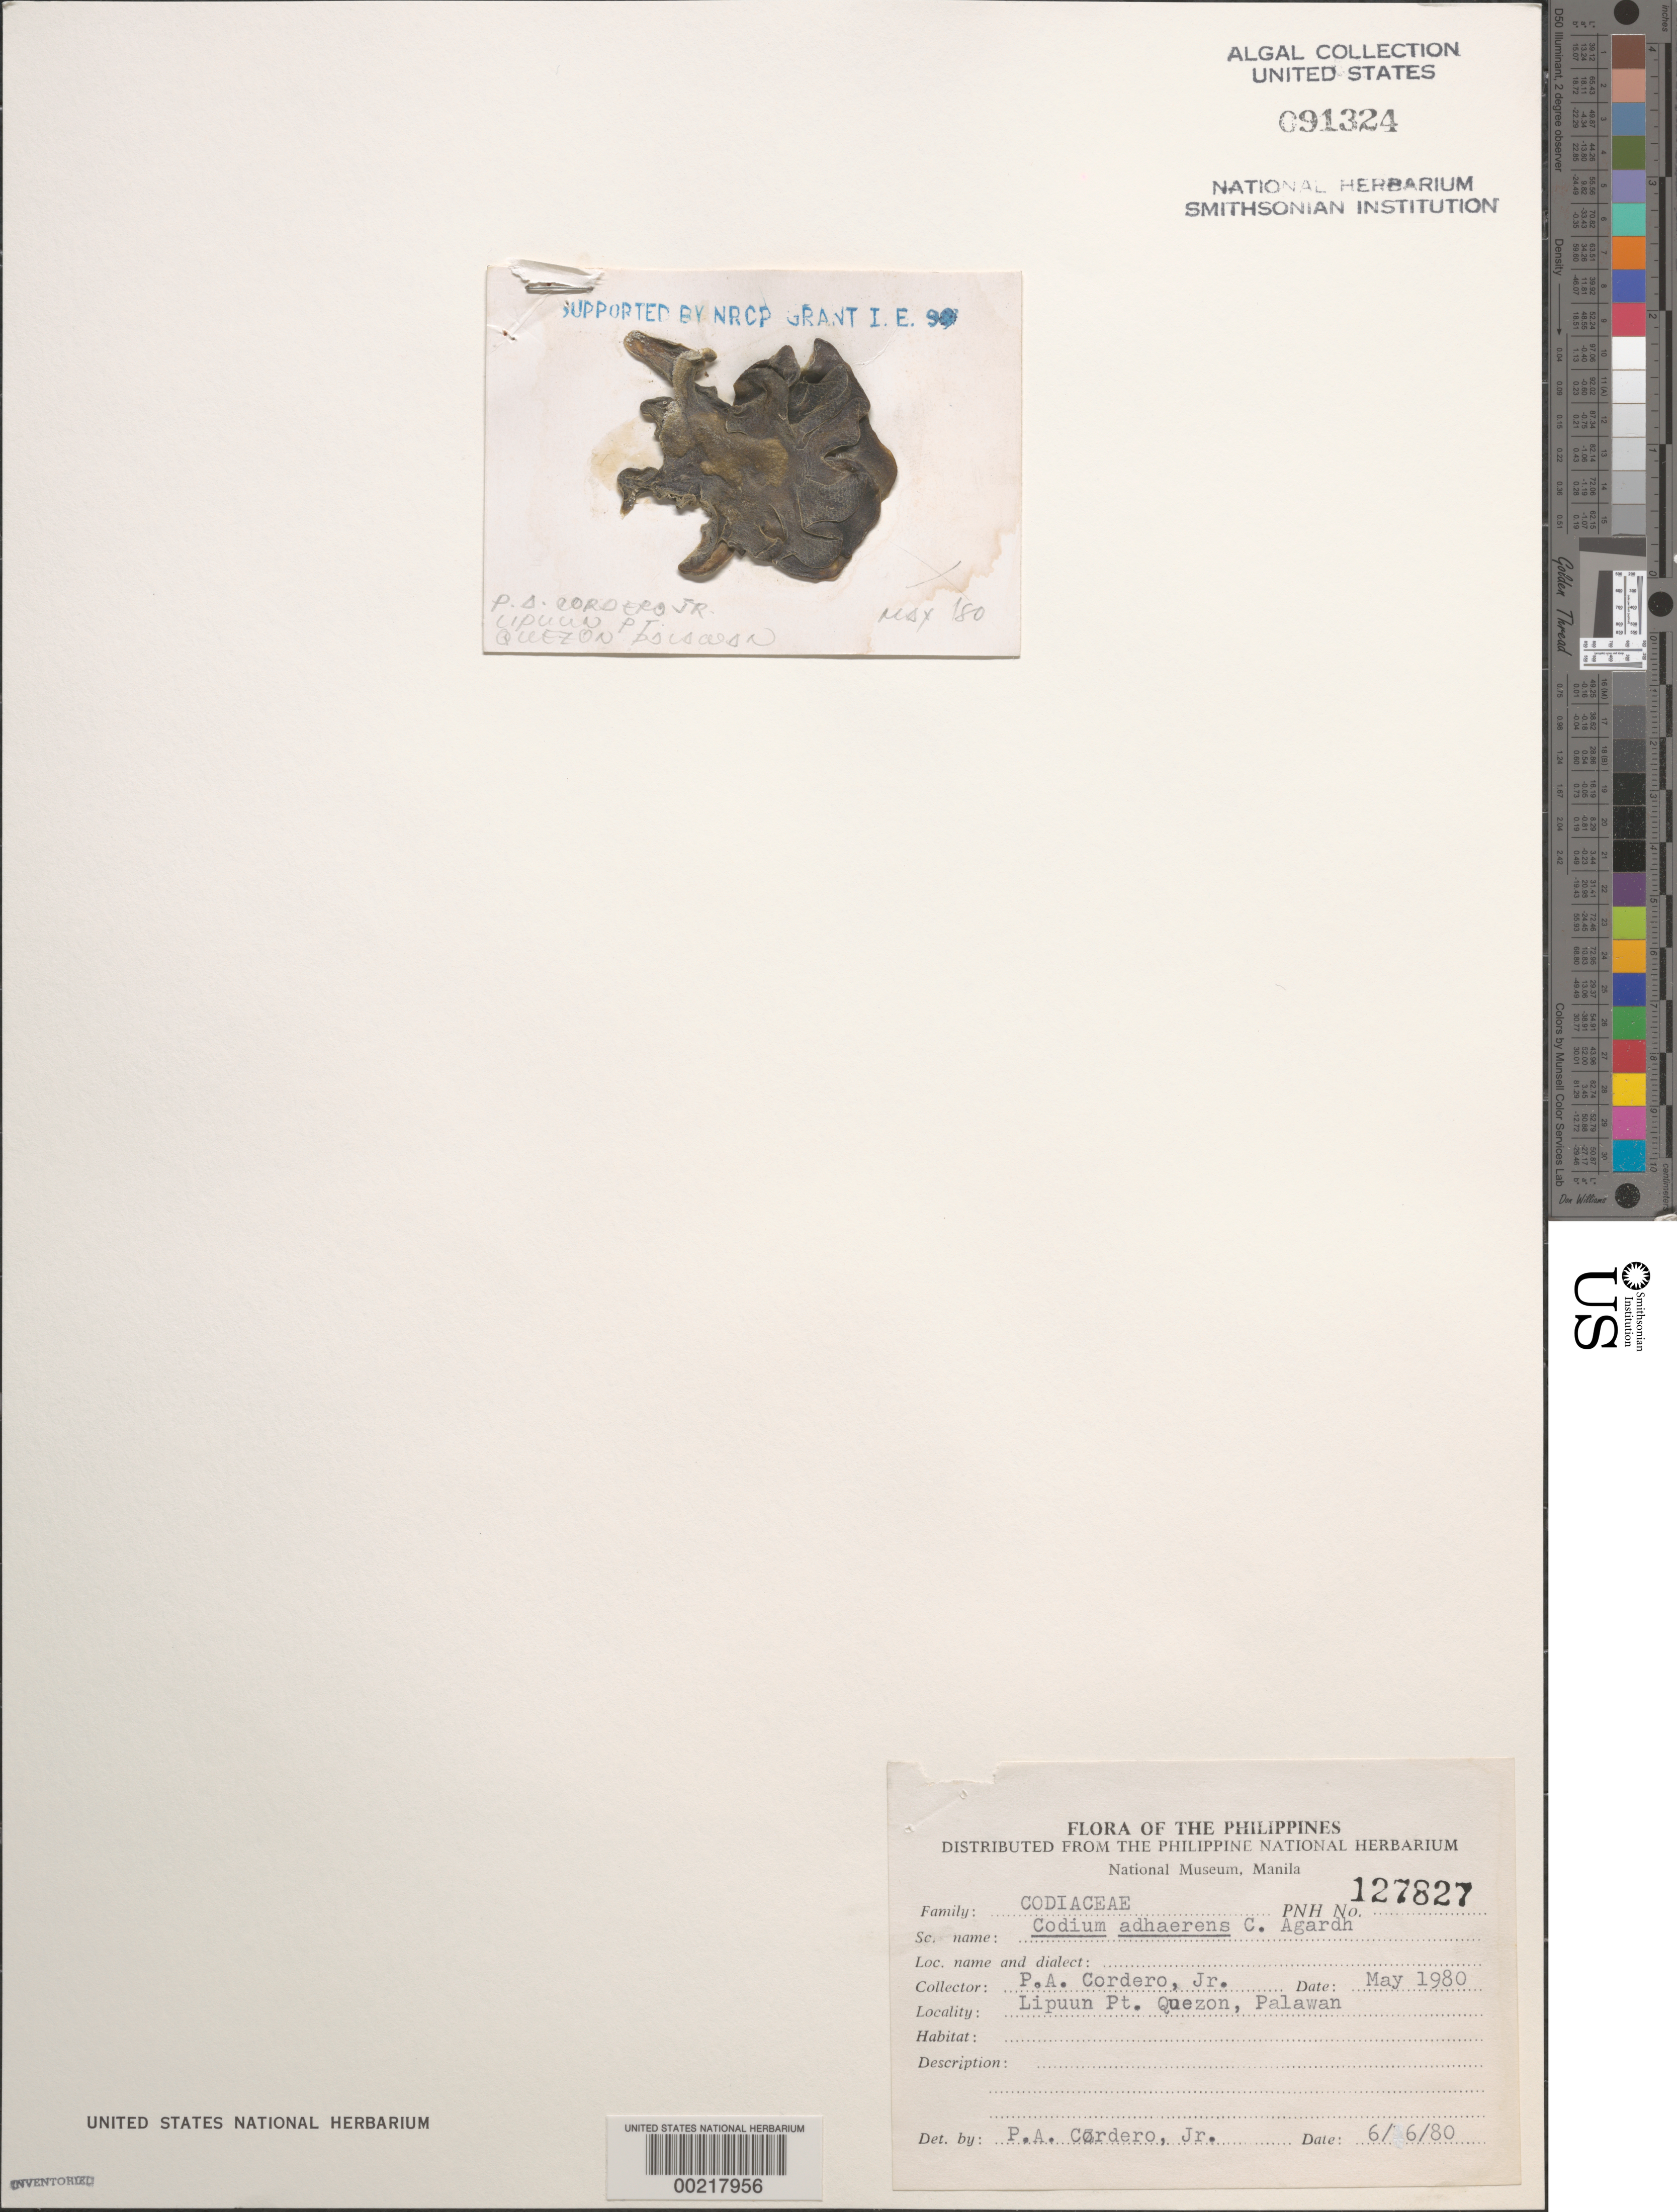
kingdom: Plantae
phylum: Chlorophyta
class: Ulvophyceae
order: Bryopsidales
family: Codiaceae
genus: Codium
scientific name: Codium adhaerens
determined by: Cordero, P. A., Jr.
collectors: P. A. Cordero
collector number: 127827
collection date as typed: May 1980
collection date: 1980-05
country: Philippines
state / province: Mimaropa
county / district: Palawan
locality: Lipuun point, quezon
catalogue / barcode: US 91324